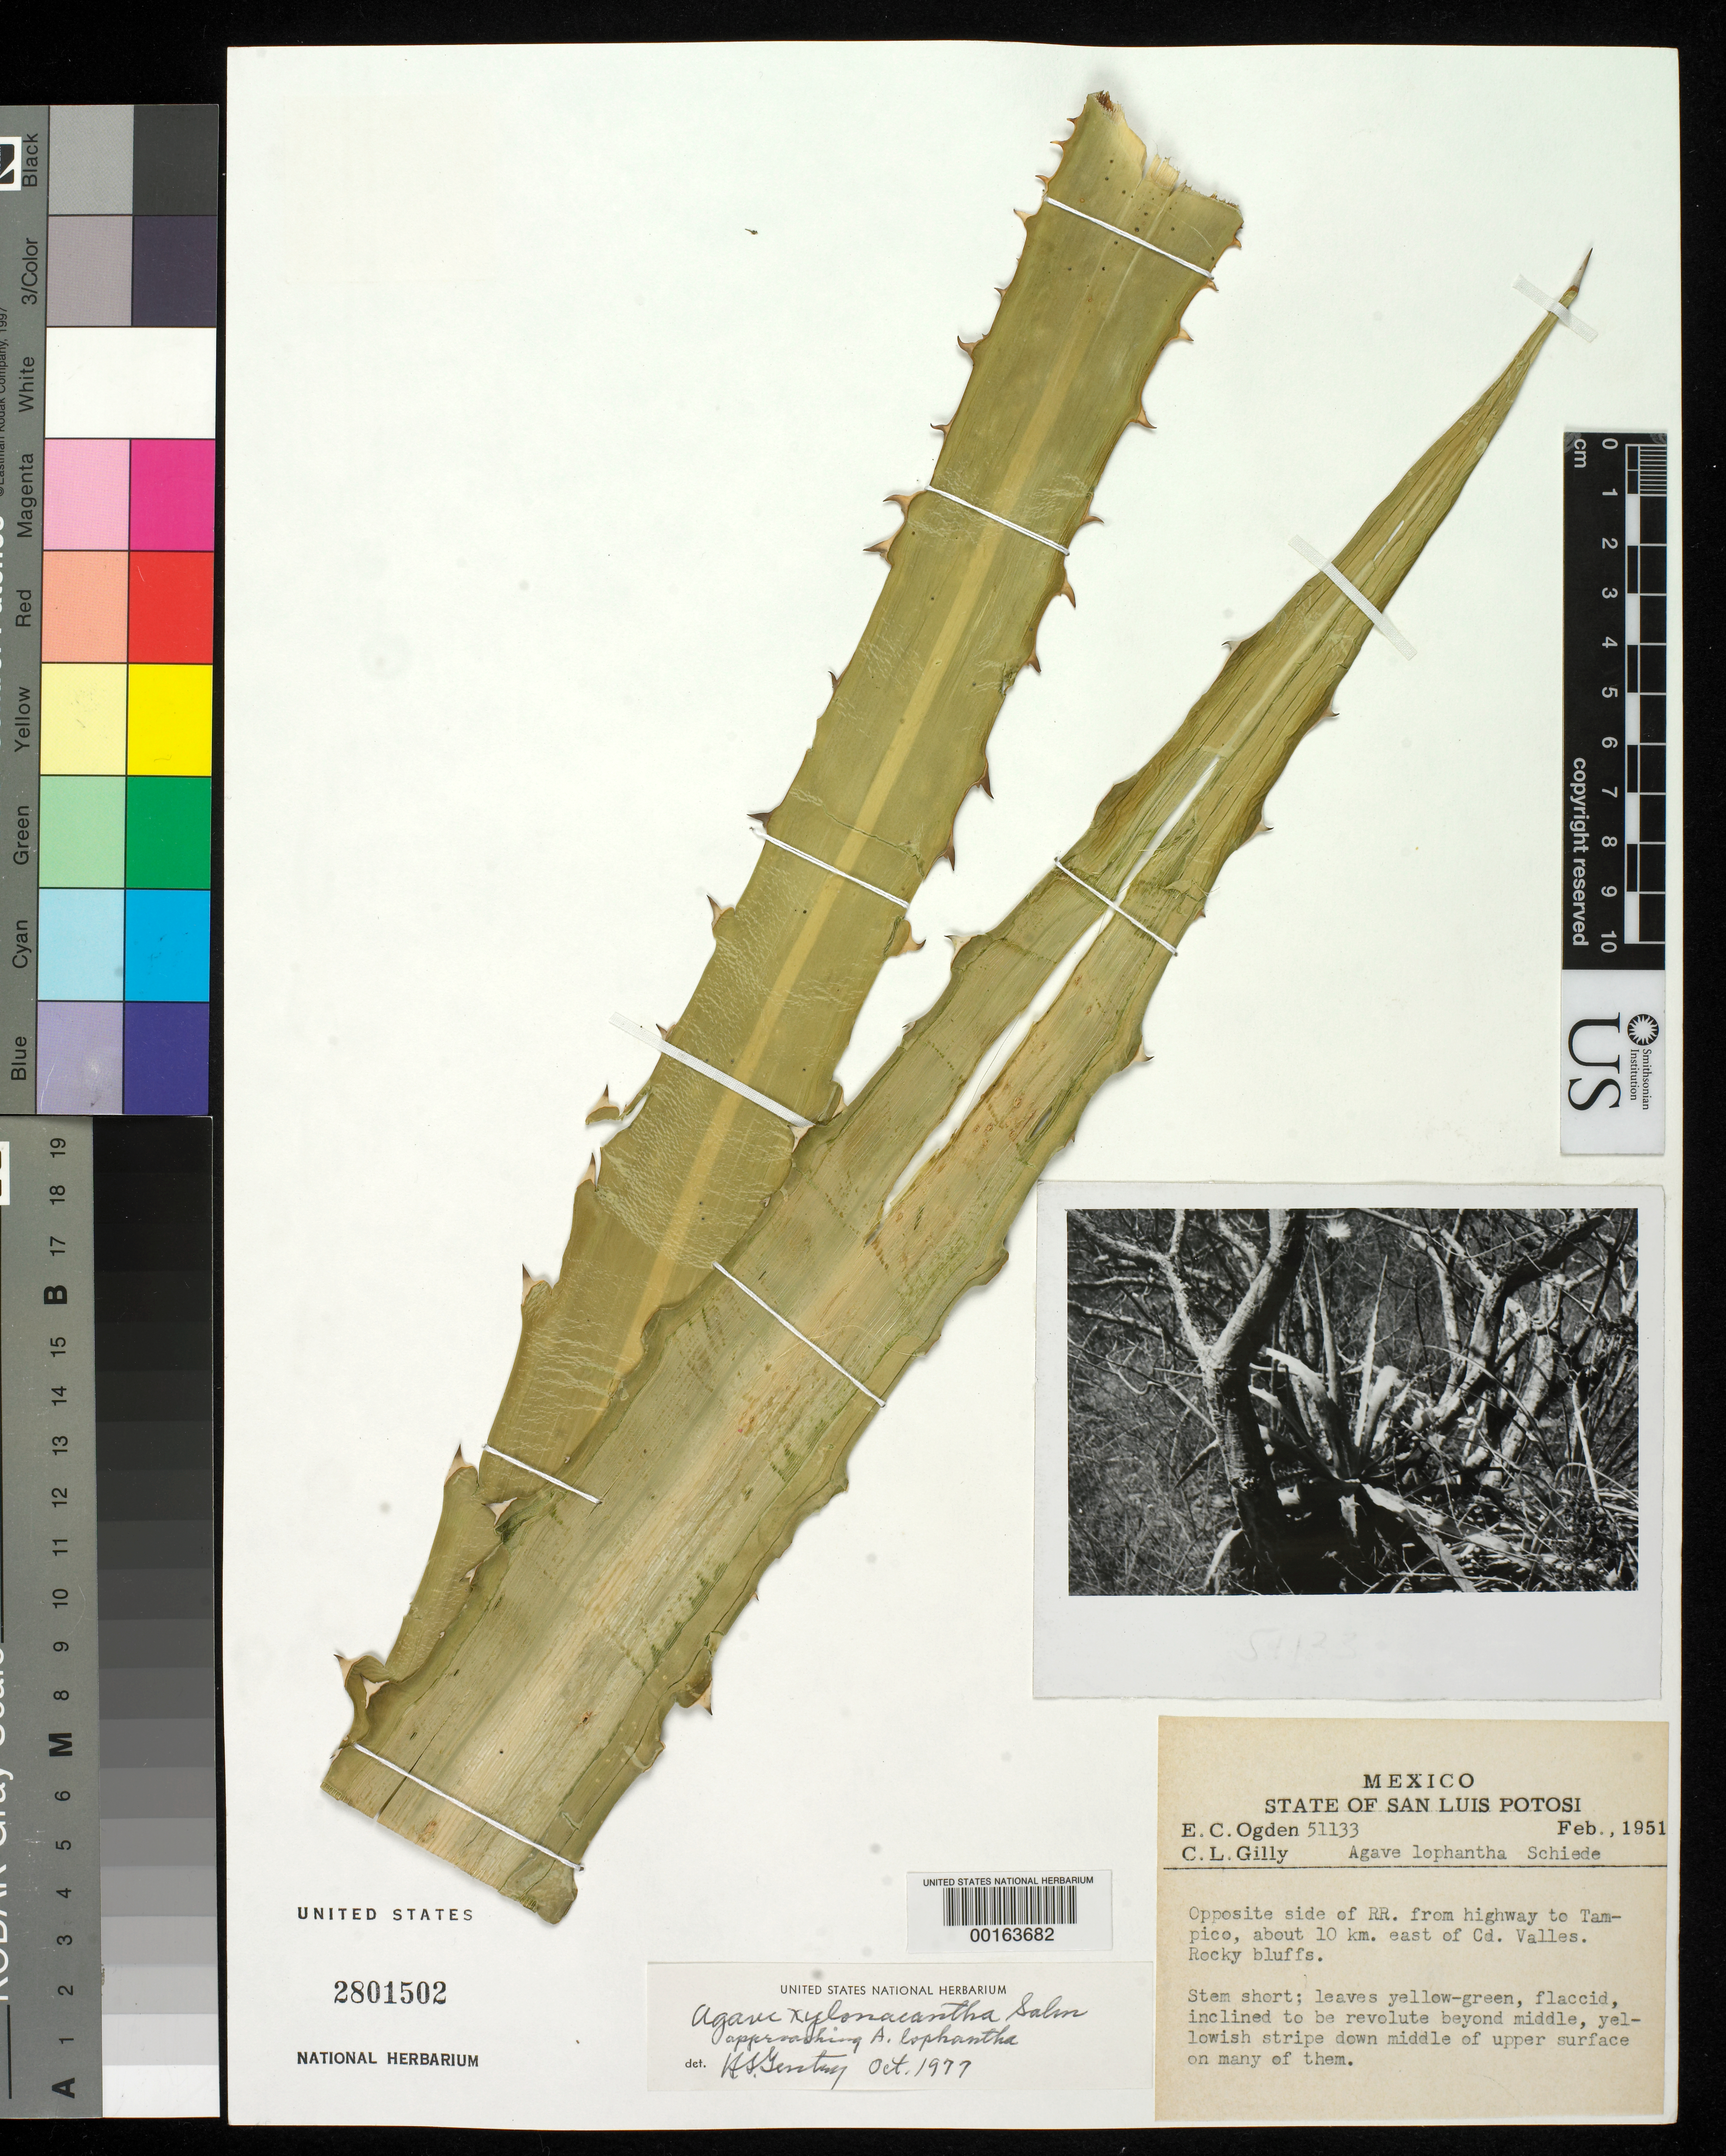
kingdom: Plantae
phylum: Tracheophyta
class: Liliopsida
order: Asparagales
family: Asparagaceae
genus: Agave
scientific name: Agave xylonacantha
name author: Salm-Dyck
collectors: E. C. Ogden & C. Gilly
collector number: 51133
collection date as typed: Feb 1951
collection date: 1951-02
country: Mexico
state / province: San Luis Potosí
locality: rr from highway to tampico, about 10 km E of cd valles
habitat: Rocky bluffs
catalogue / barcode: US 2801502